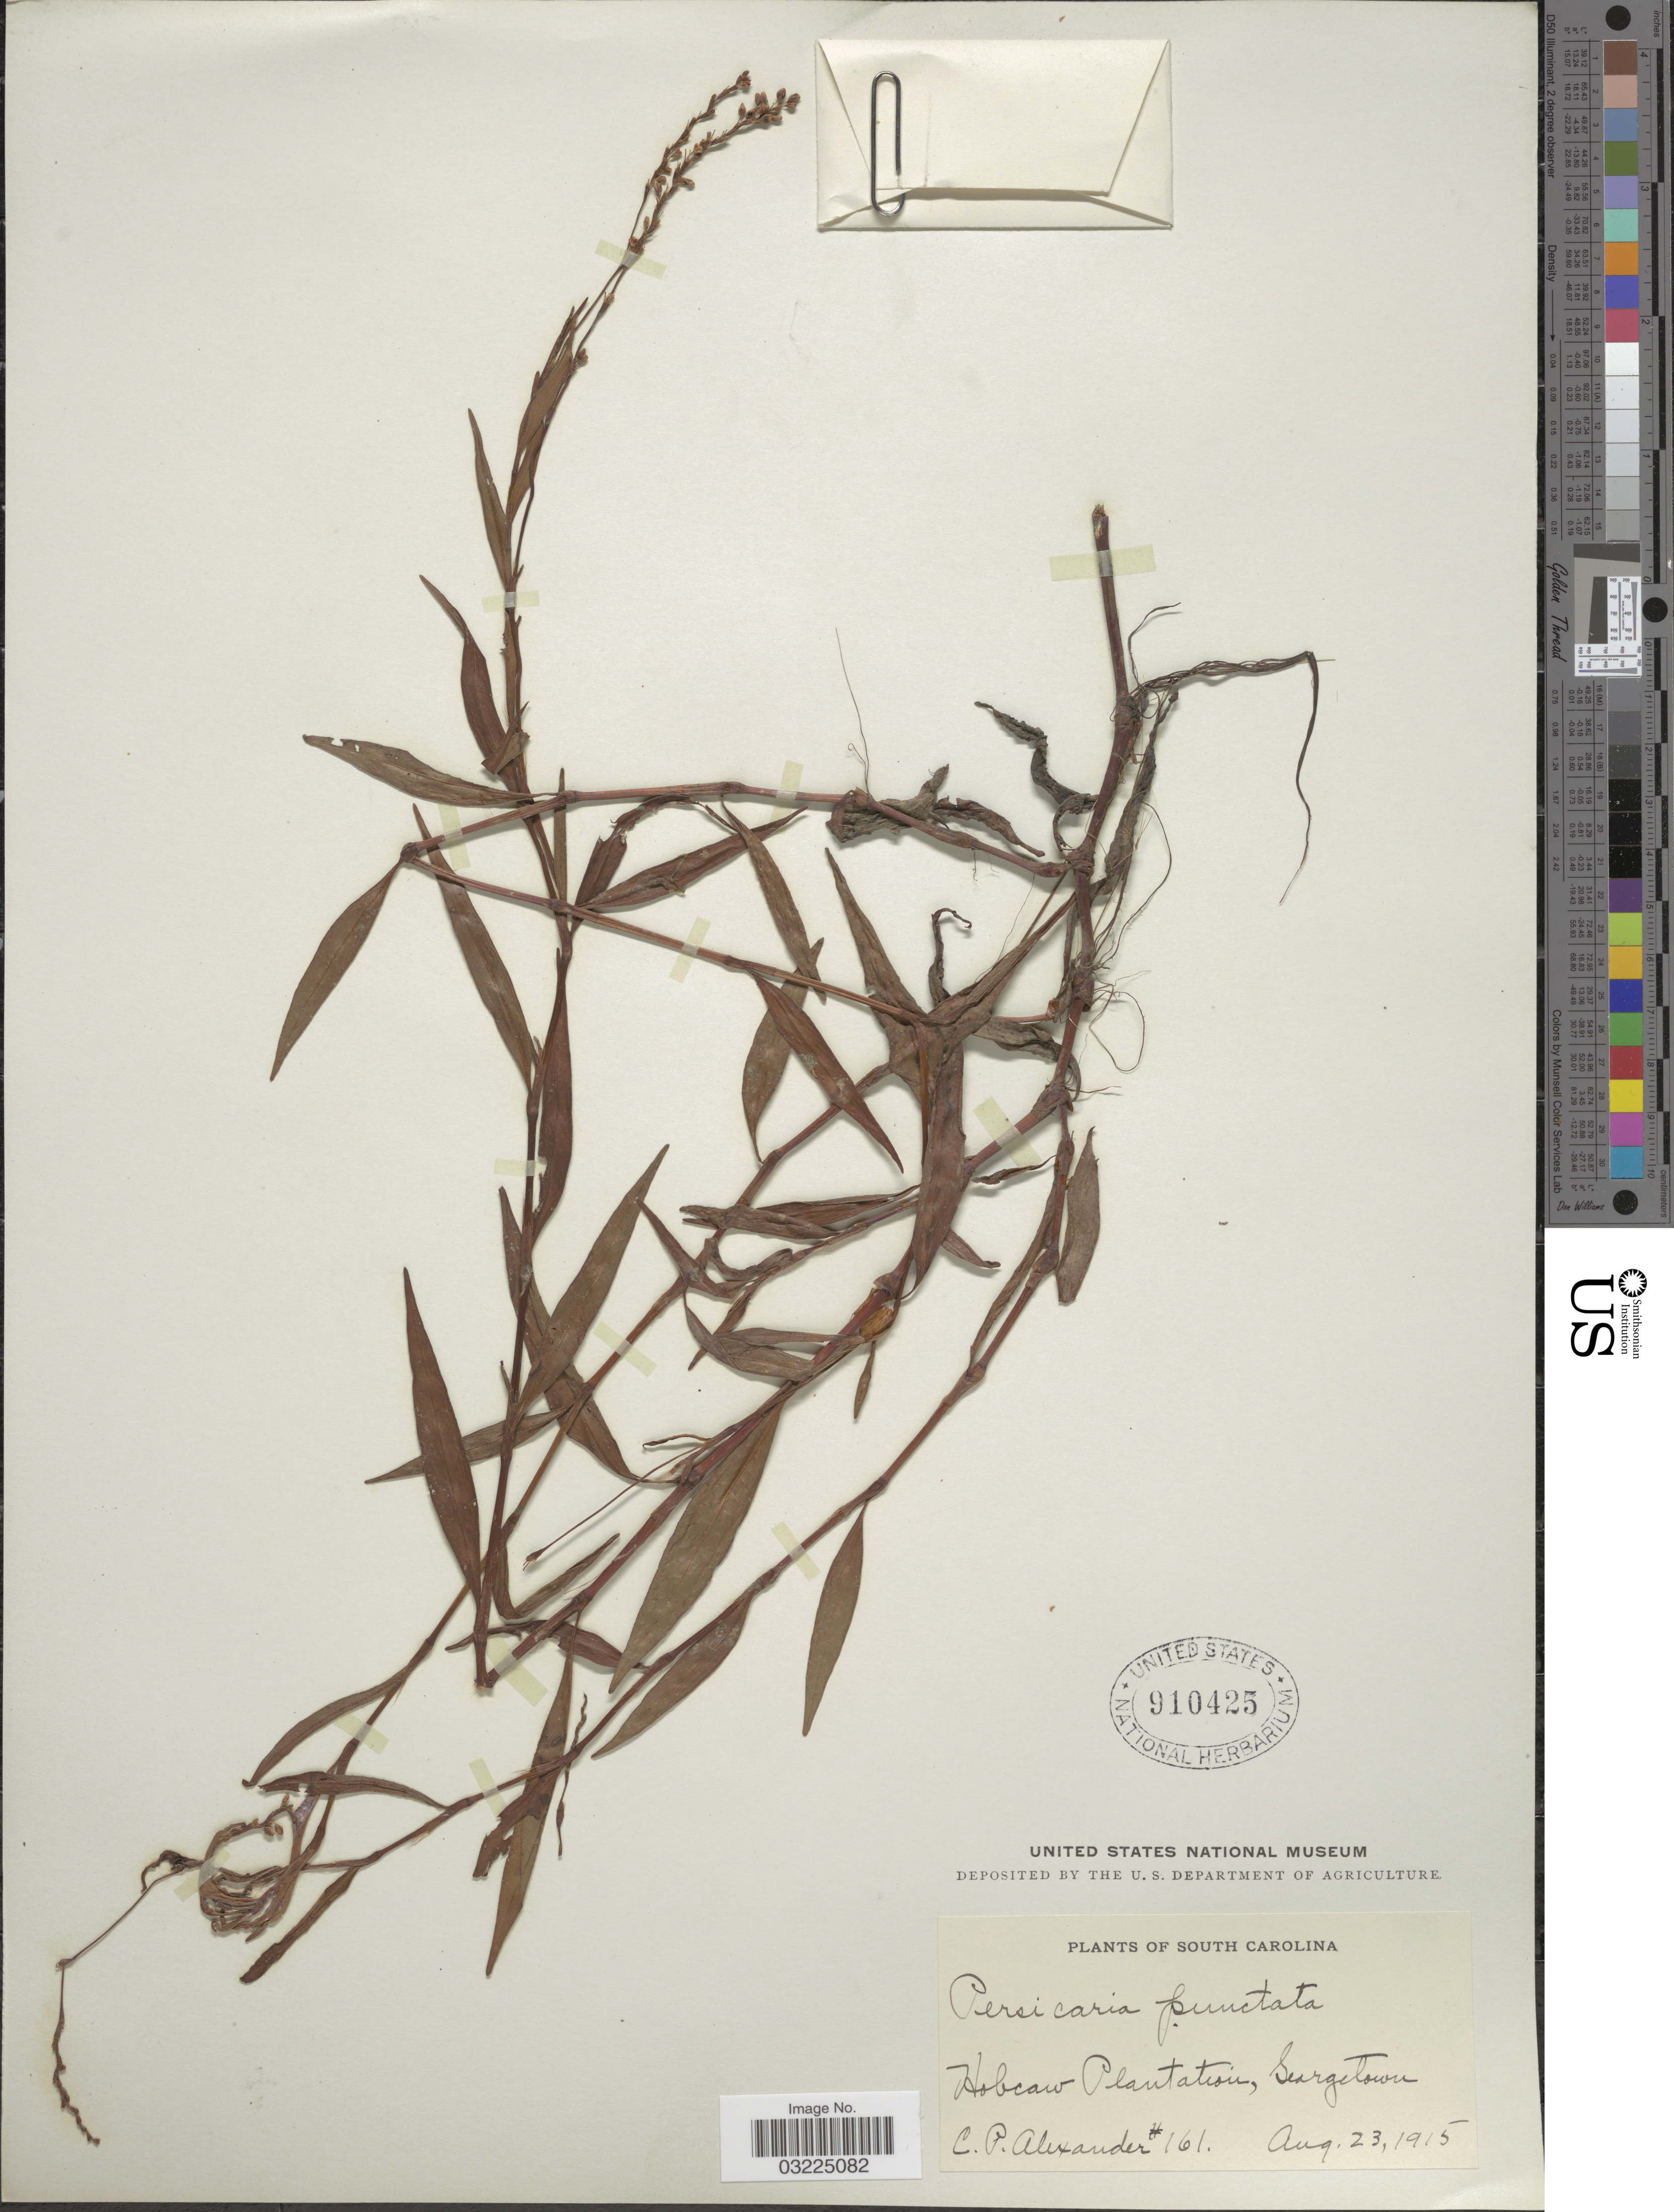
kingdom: Plantae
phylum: Tracheophyta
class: Magnoliopsida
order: Caryophyllales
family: Polygonaceae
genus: Persicaria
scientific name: Persicaria punctata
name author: (Elliott) Small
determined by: Atha, D. E.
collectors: C. P. Alexander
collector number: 161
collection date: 1915-08-23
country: United States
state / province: South Carolina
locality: Hobcaw Plantation, Georgetown.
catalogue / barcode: US 910425